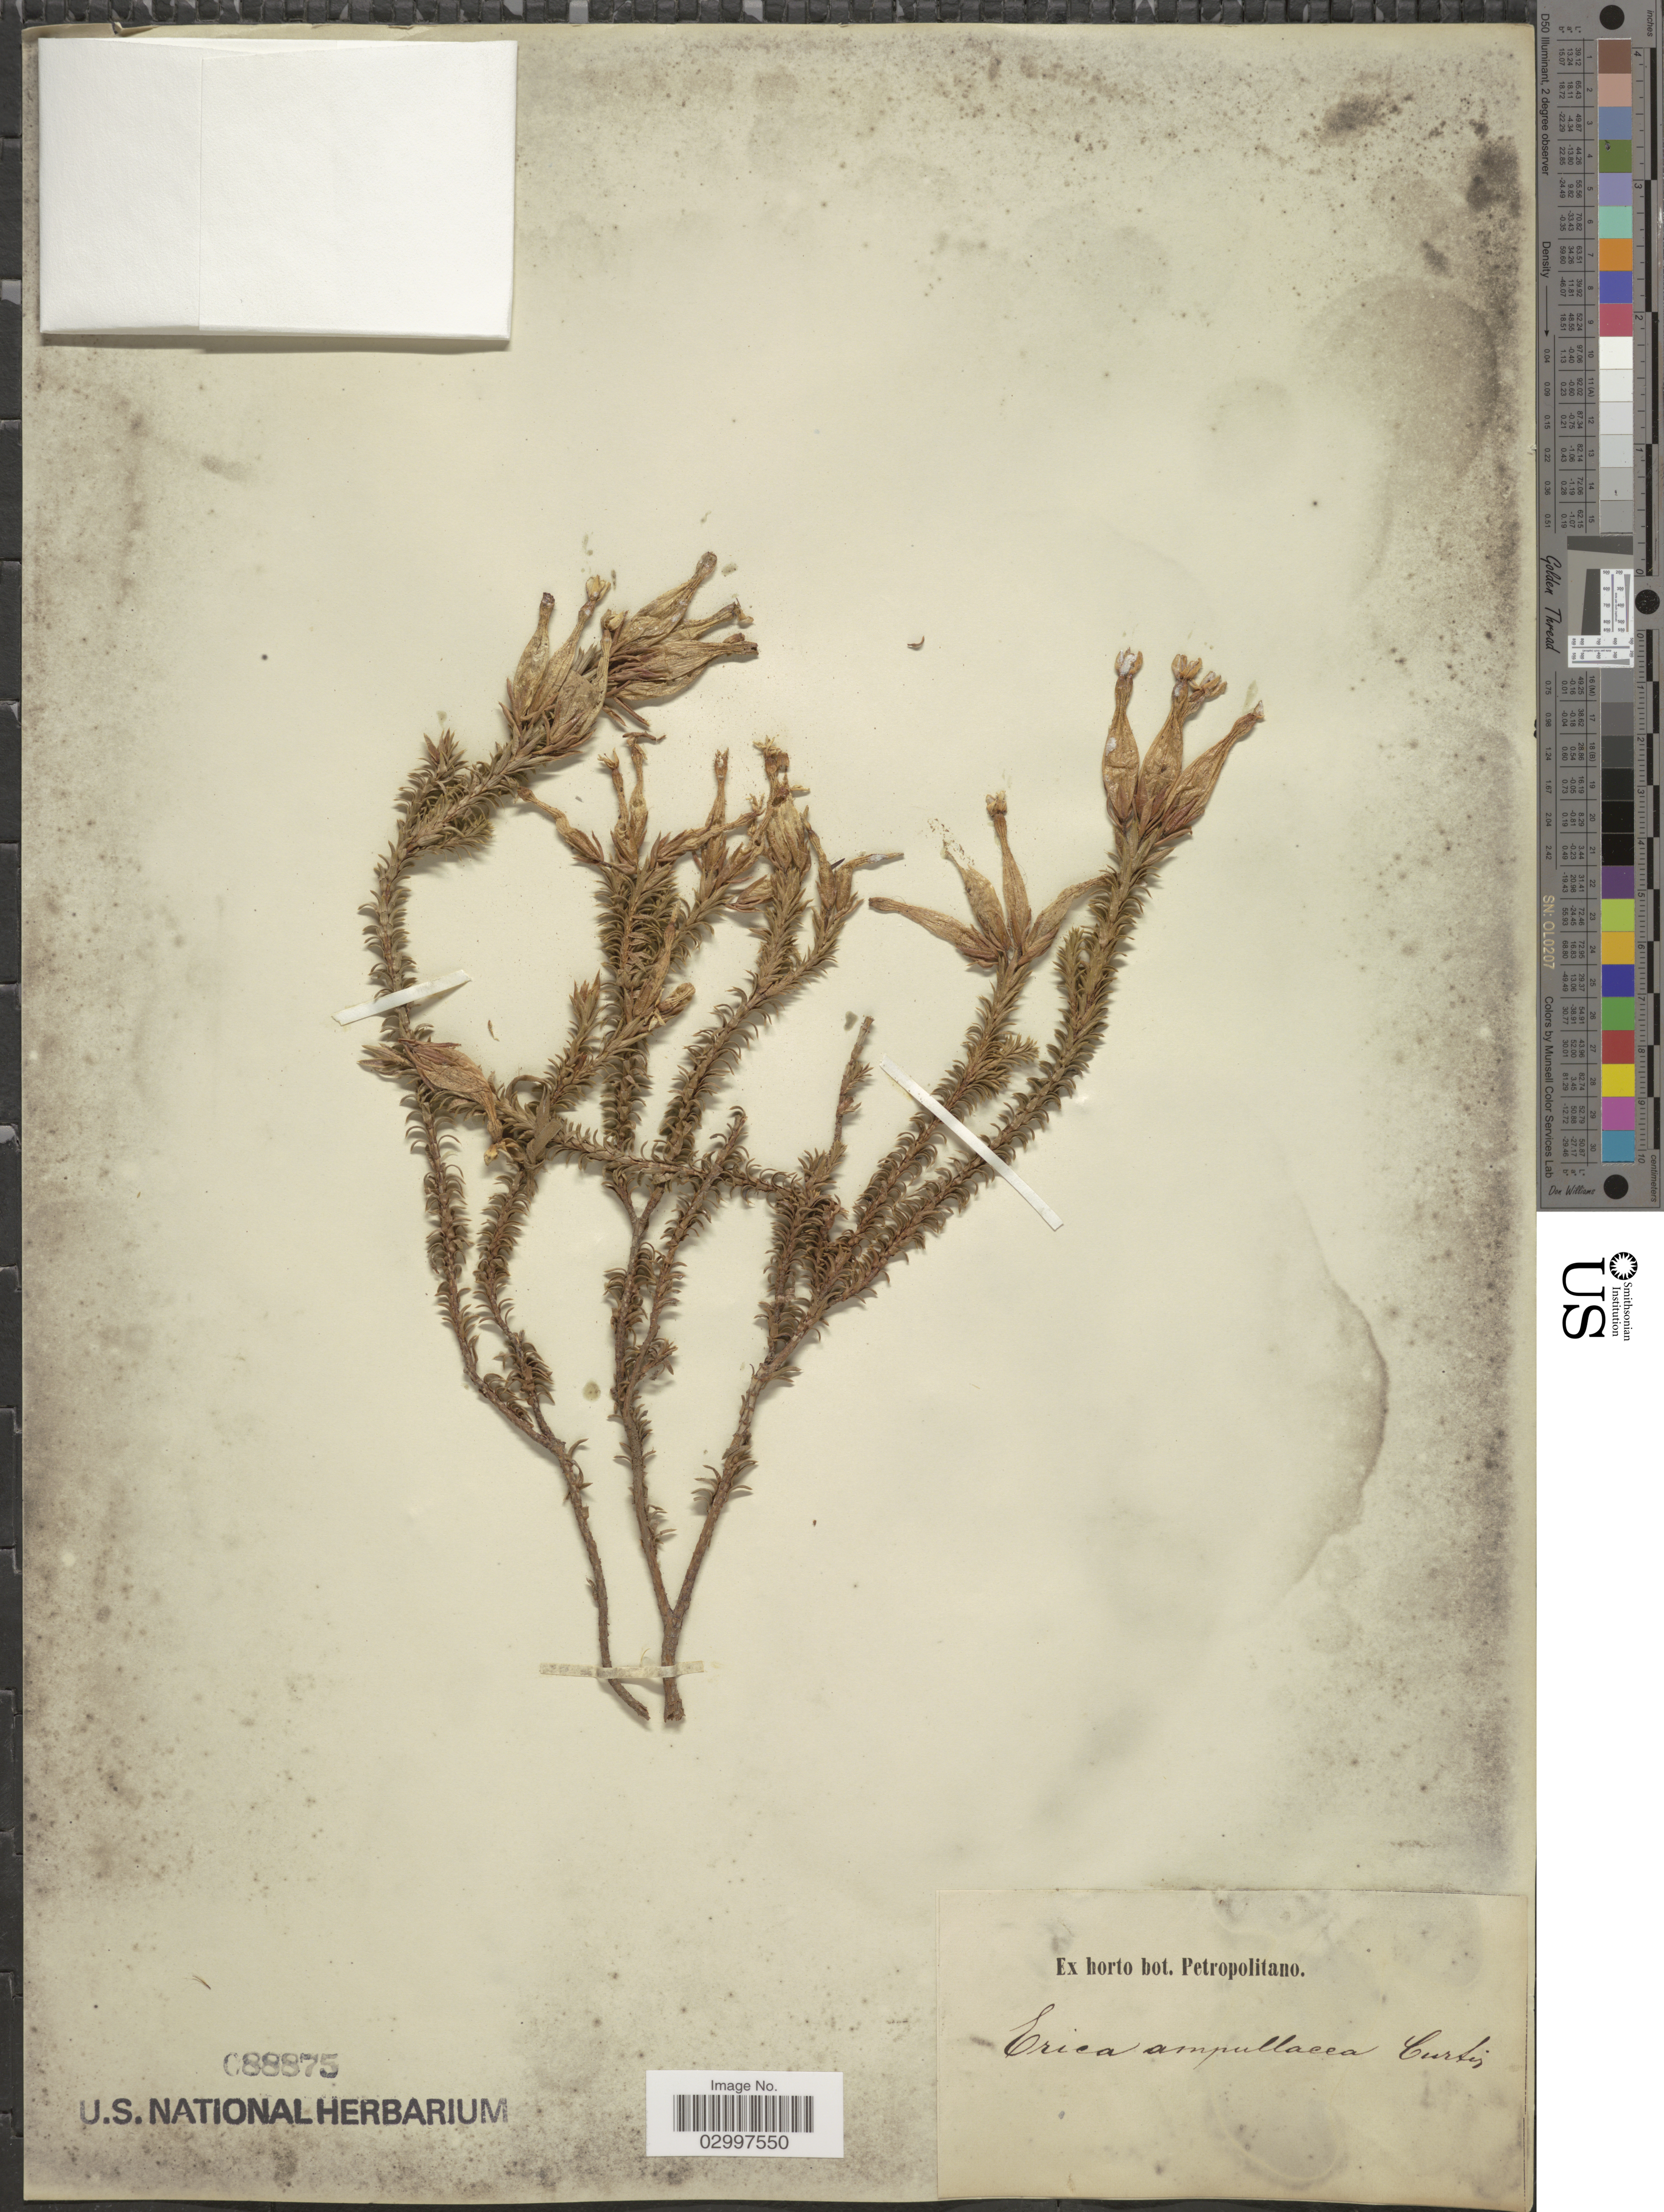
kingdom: Plantae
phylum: Tracheophyta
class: Magnoliopsida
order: Ericales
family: Ericaceae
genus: Erica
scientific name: Erica ampullacea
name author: Curtis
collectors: ex Horto Bot. Petropolitano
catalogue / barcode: US 88875